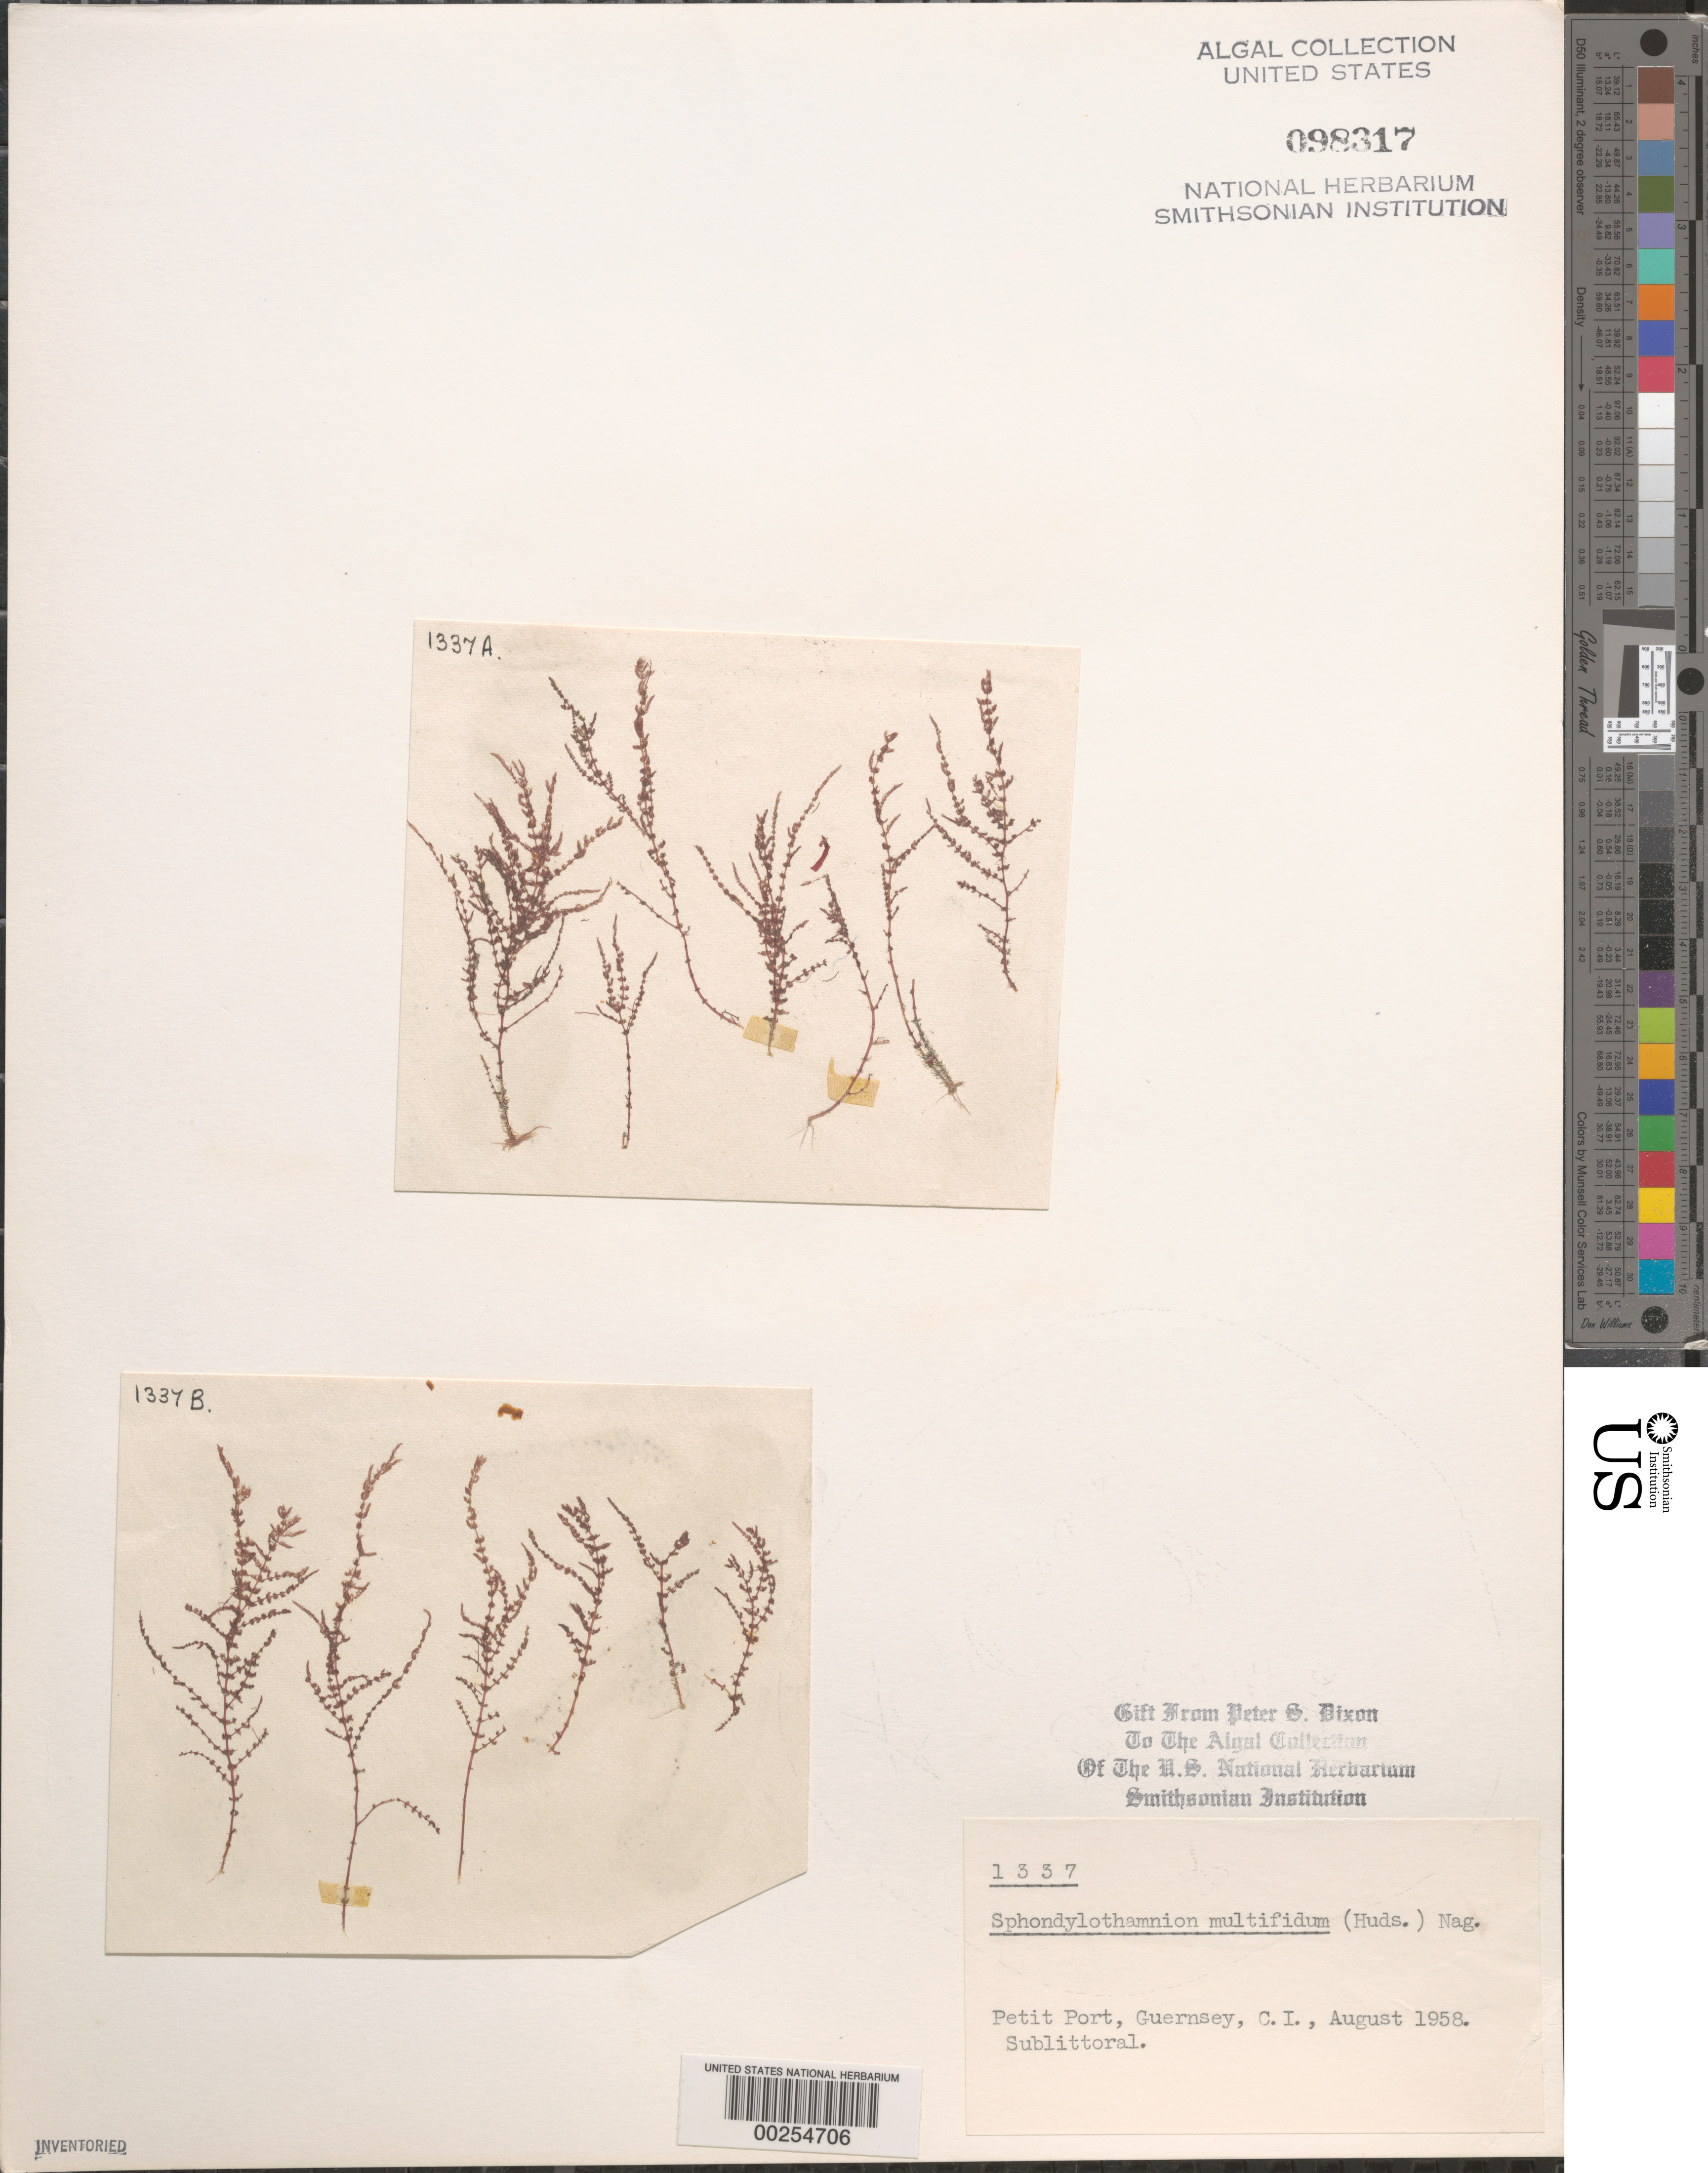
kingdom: Plantae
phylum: Rhodophyta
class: Florideophyceae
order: Ceramiales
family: Wrangeliaceae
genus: Sphondylothamnion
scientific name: Sphondylothamnion multifidum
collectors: P. S. Dixon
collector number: PSD 1337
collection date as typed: Aug 1958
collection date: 1958-08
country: United Kingdom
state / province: England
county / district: Bailiwick of Guernsey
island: Guernsey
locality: Petit Port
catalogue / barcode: US 98317